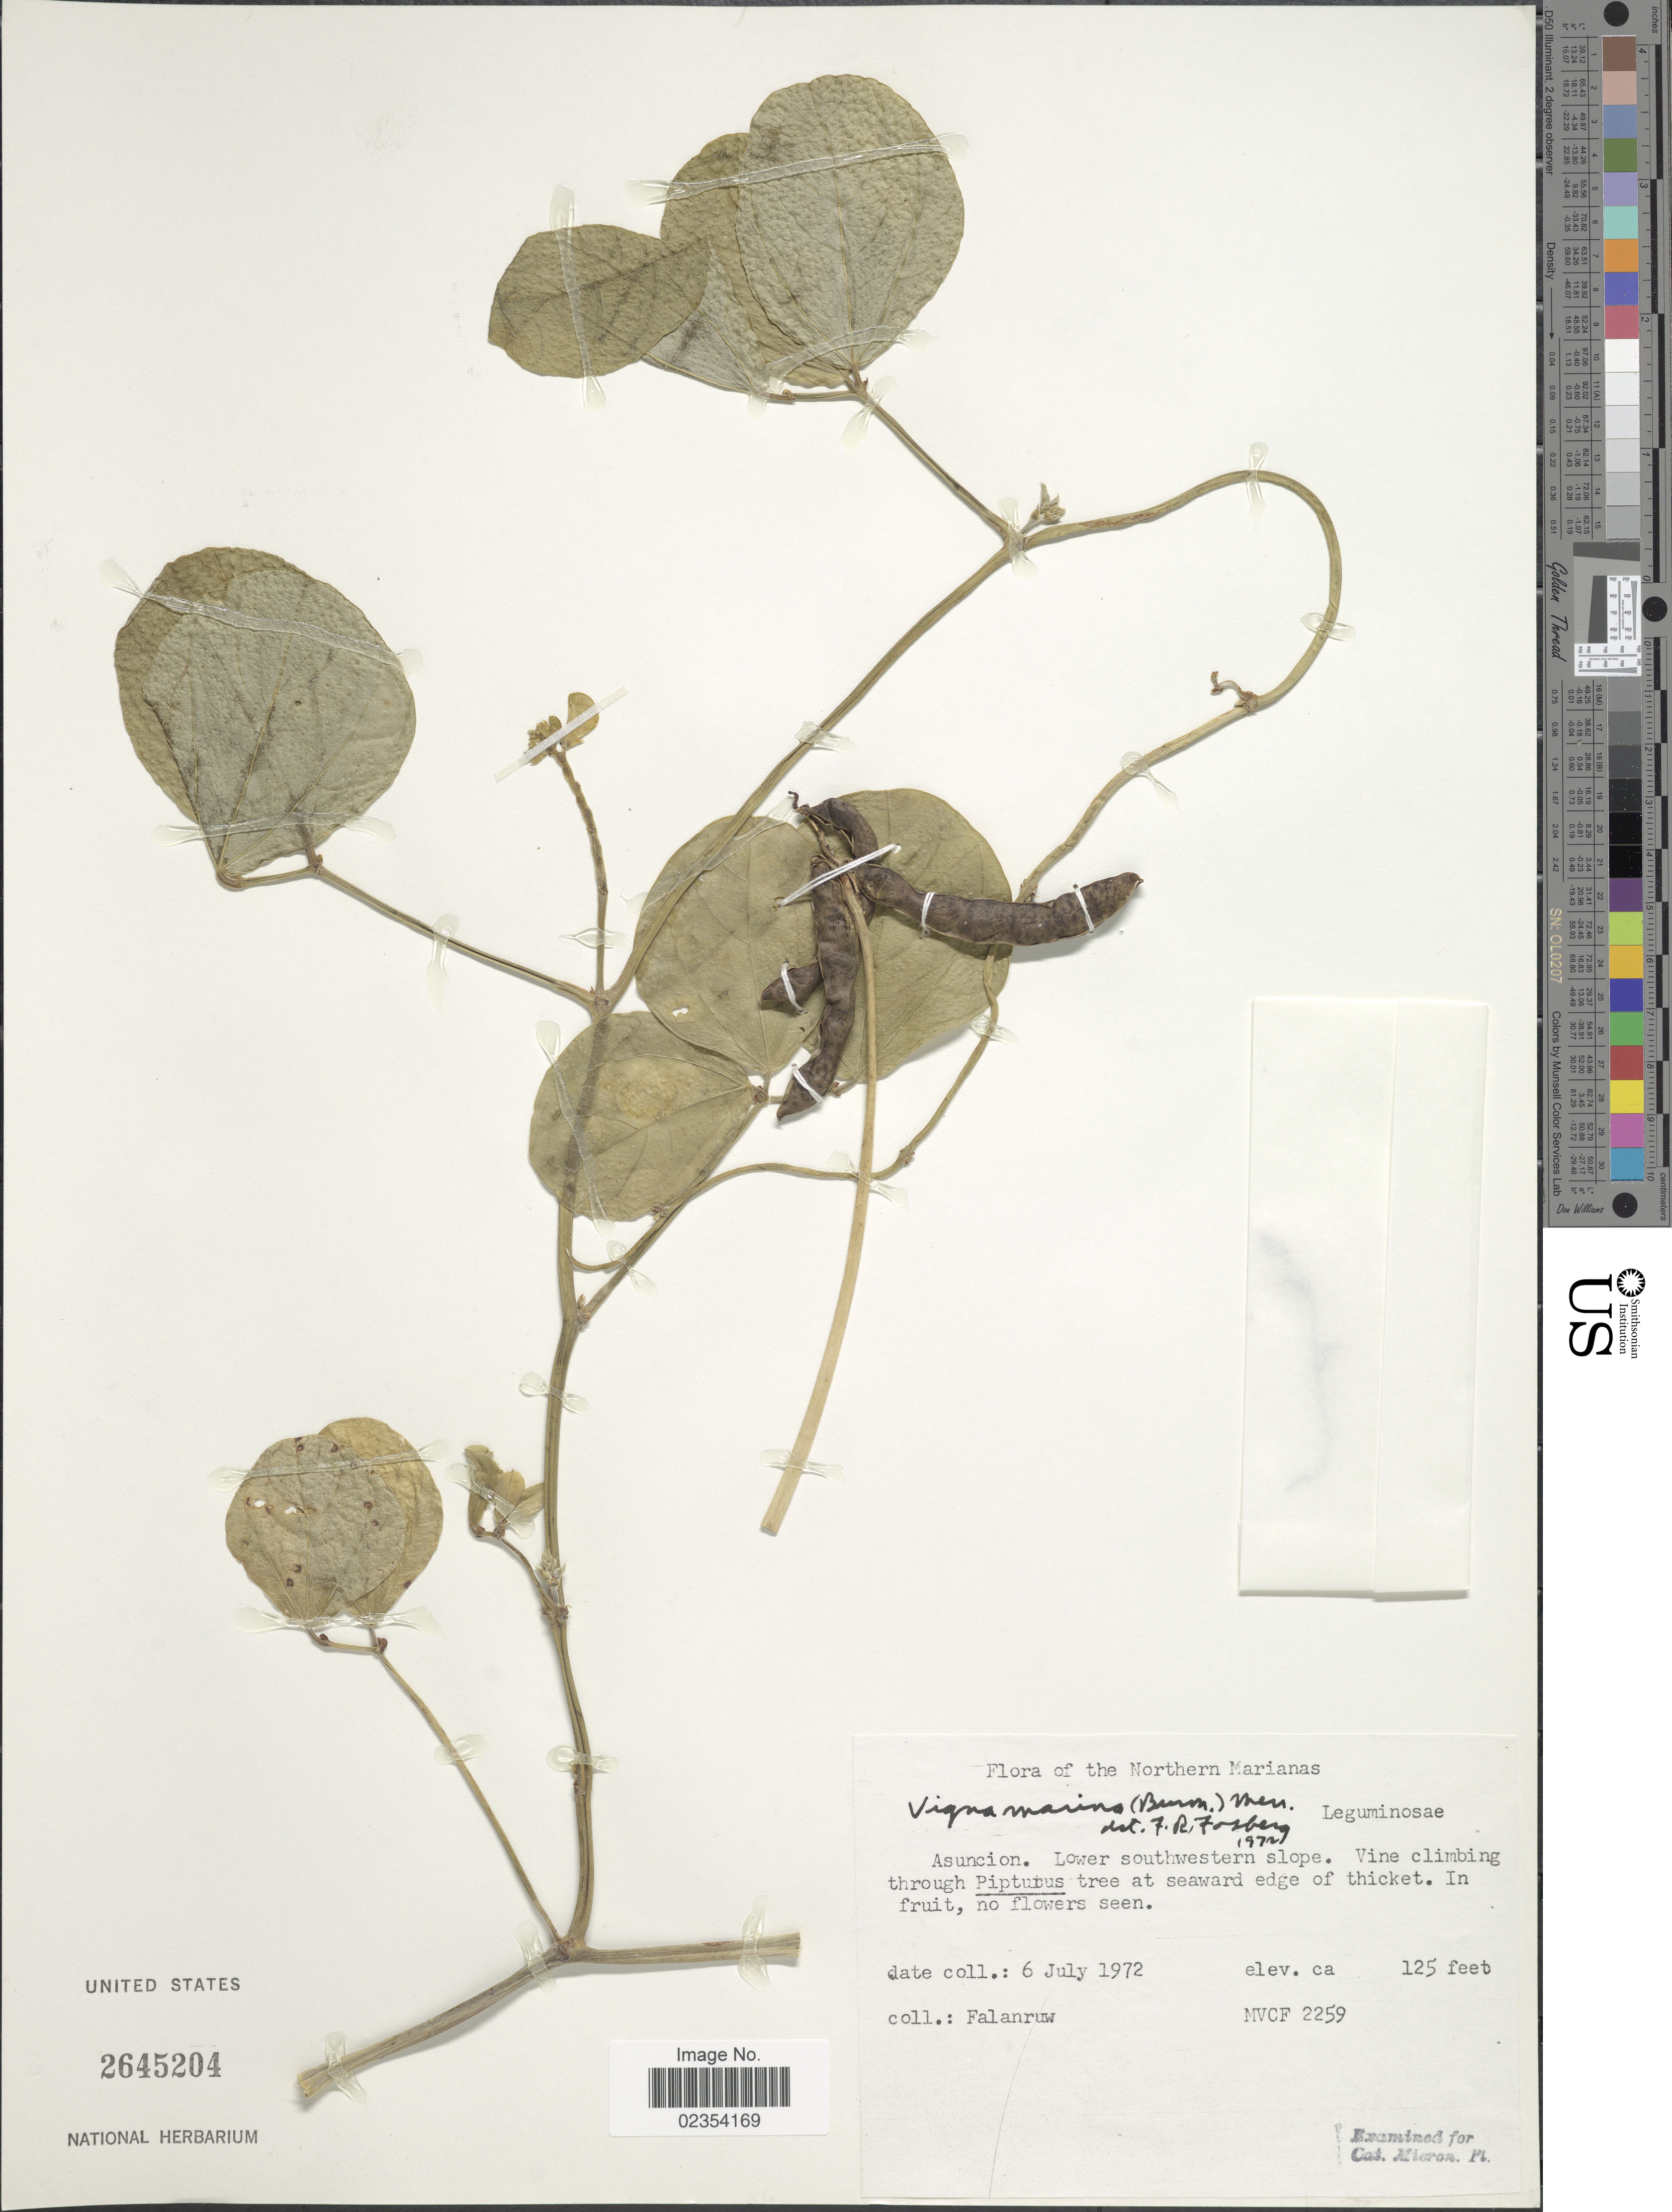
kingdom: Plantae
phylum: Tracheophyta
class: Magnoliopsida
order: Fabales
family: Fabaceae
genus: Vigna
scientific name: Vigna marina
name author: (Burm.) Merr.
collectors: Falanruw, --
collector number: MVCF 2259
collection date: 1972-07-06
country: Northern Mariana Islands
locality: Asuncion, Lower southwestern slope, at edge of thicket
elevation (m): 38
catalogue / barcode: US 2645204